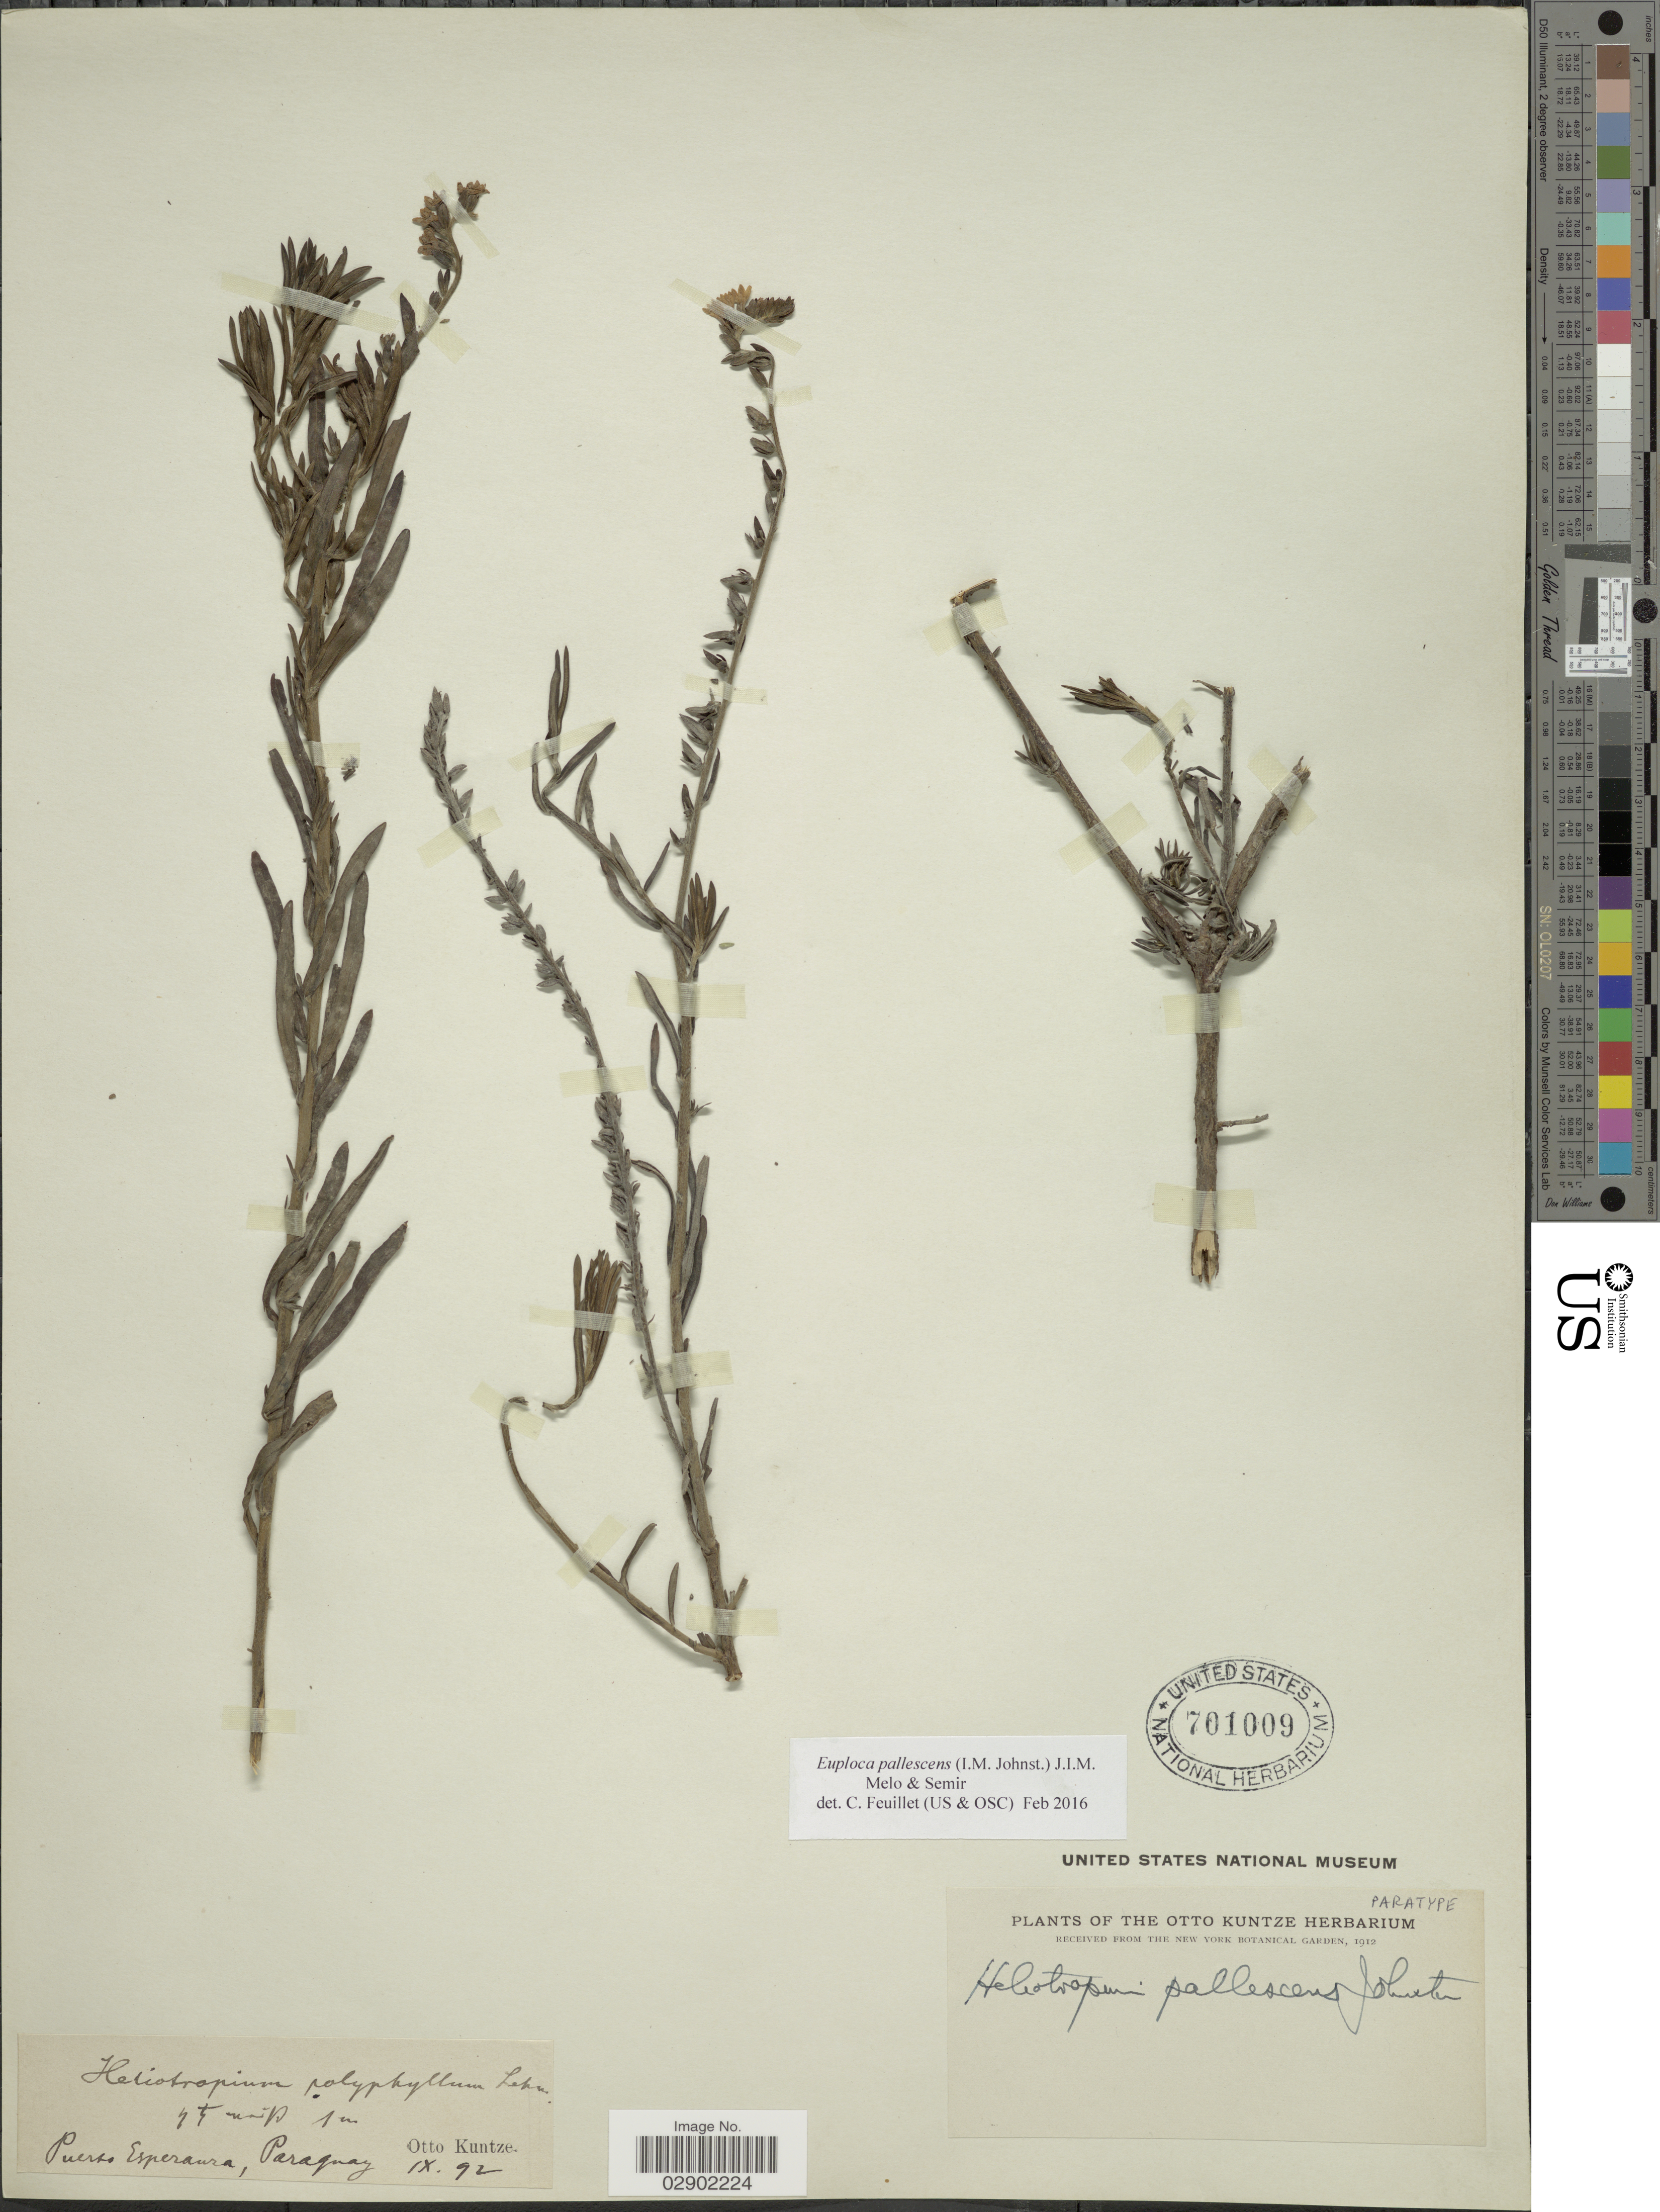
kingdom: Plantae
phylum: Tracheophyta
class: Magnoliopsida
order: Boraginales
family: Heliotropiaceae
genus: Euploca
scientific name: Euploca pallescens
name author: (I.M. Johnst.) J.I.M. Melo & Semir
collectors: C.E.O. Kuntze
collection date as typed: Transcribed d/m/y: /9/92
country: Paraguay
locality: Puerto Esperanza.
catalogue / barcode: US 701009